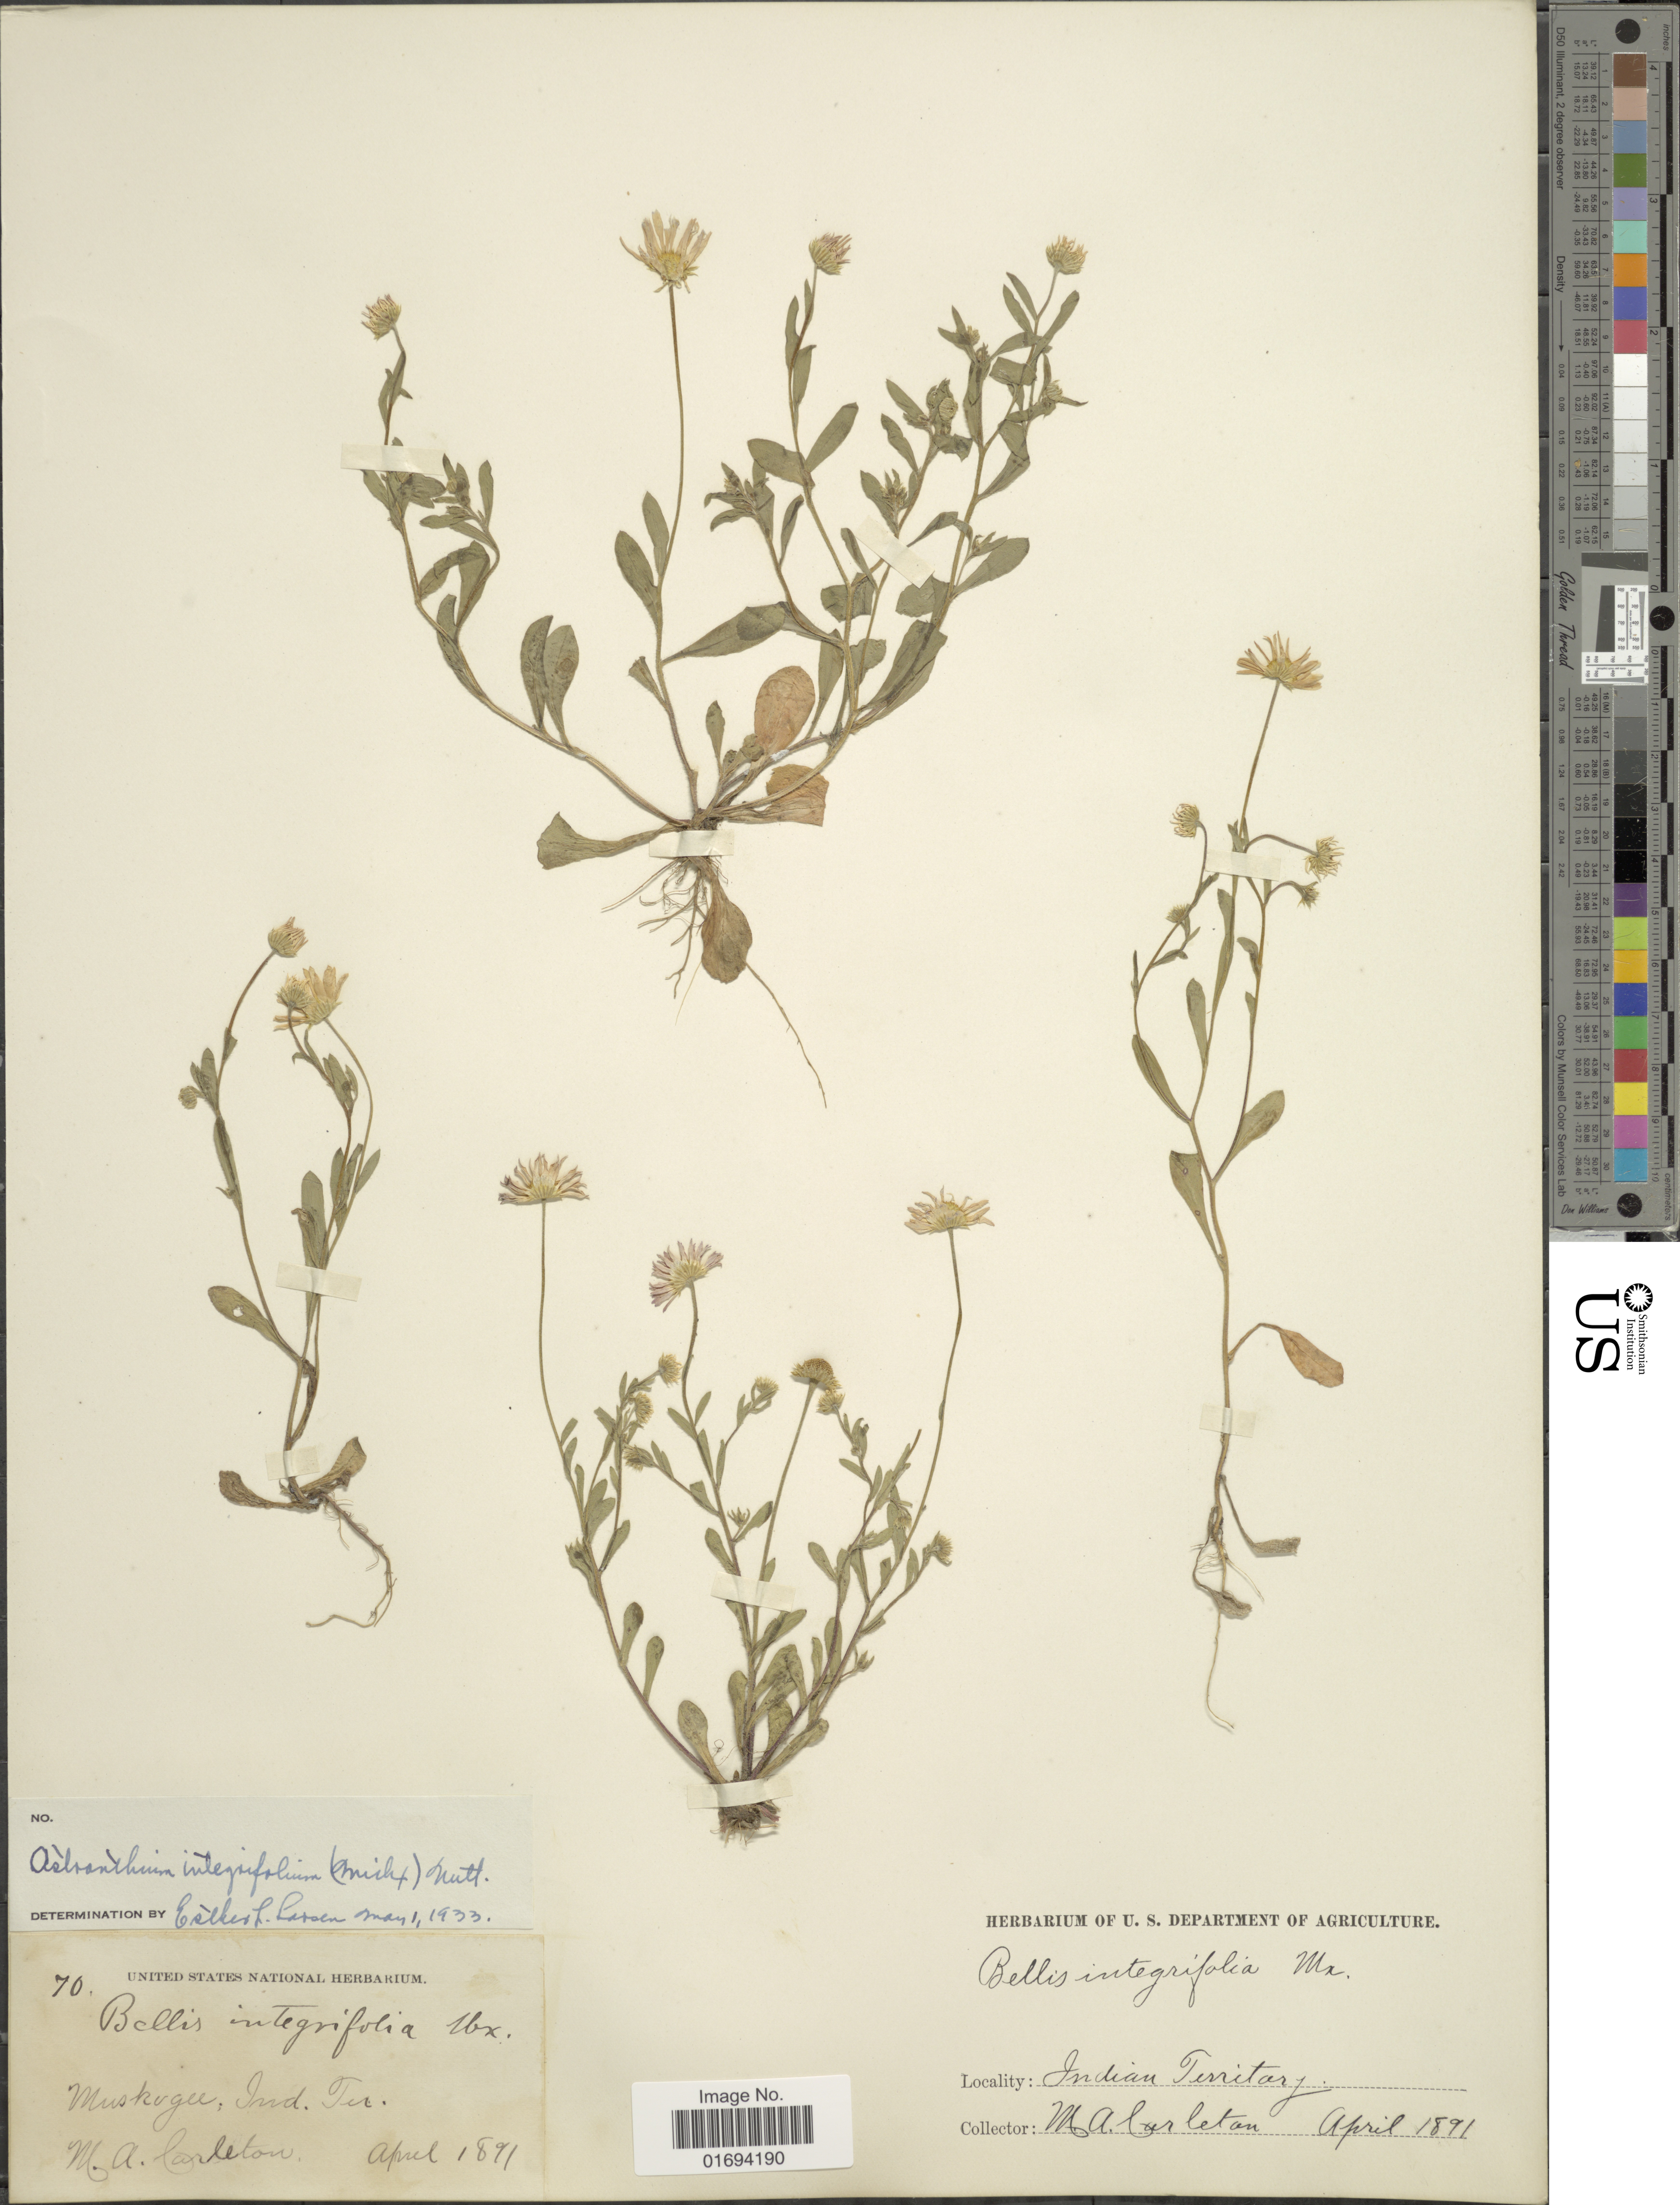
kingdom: Plantae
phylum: Tracheophyta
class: Magnoliopsida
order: Asterales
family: Asteraceae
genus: Astranthium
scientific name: Astranthium integrifolium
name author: (Michx.) Nutt.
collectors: M. A. Carleton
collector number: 70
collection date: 1891-04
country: United States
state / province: Oklahoma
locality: Muskogee, Indian Territory